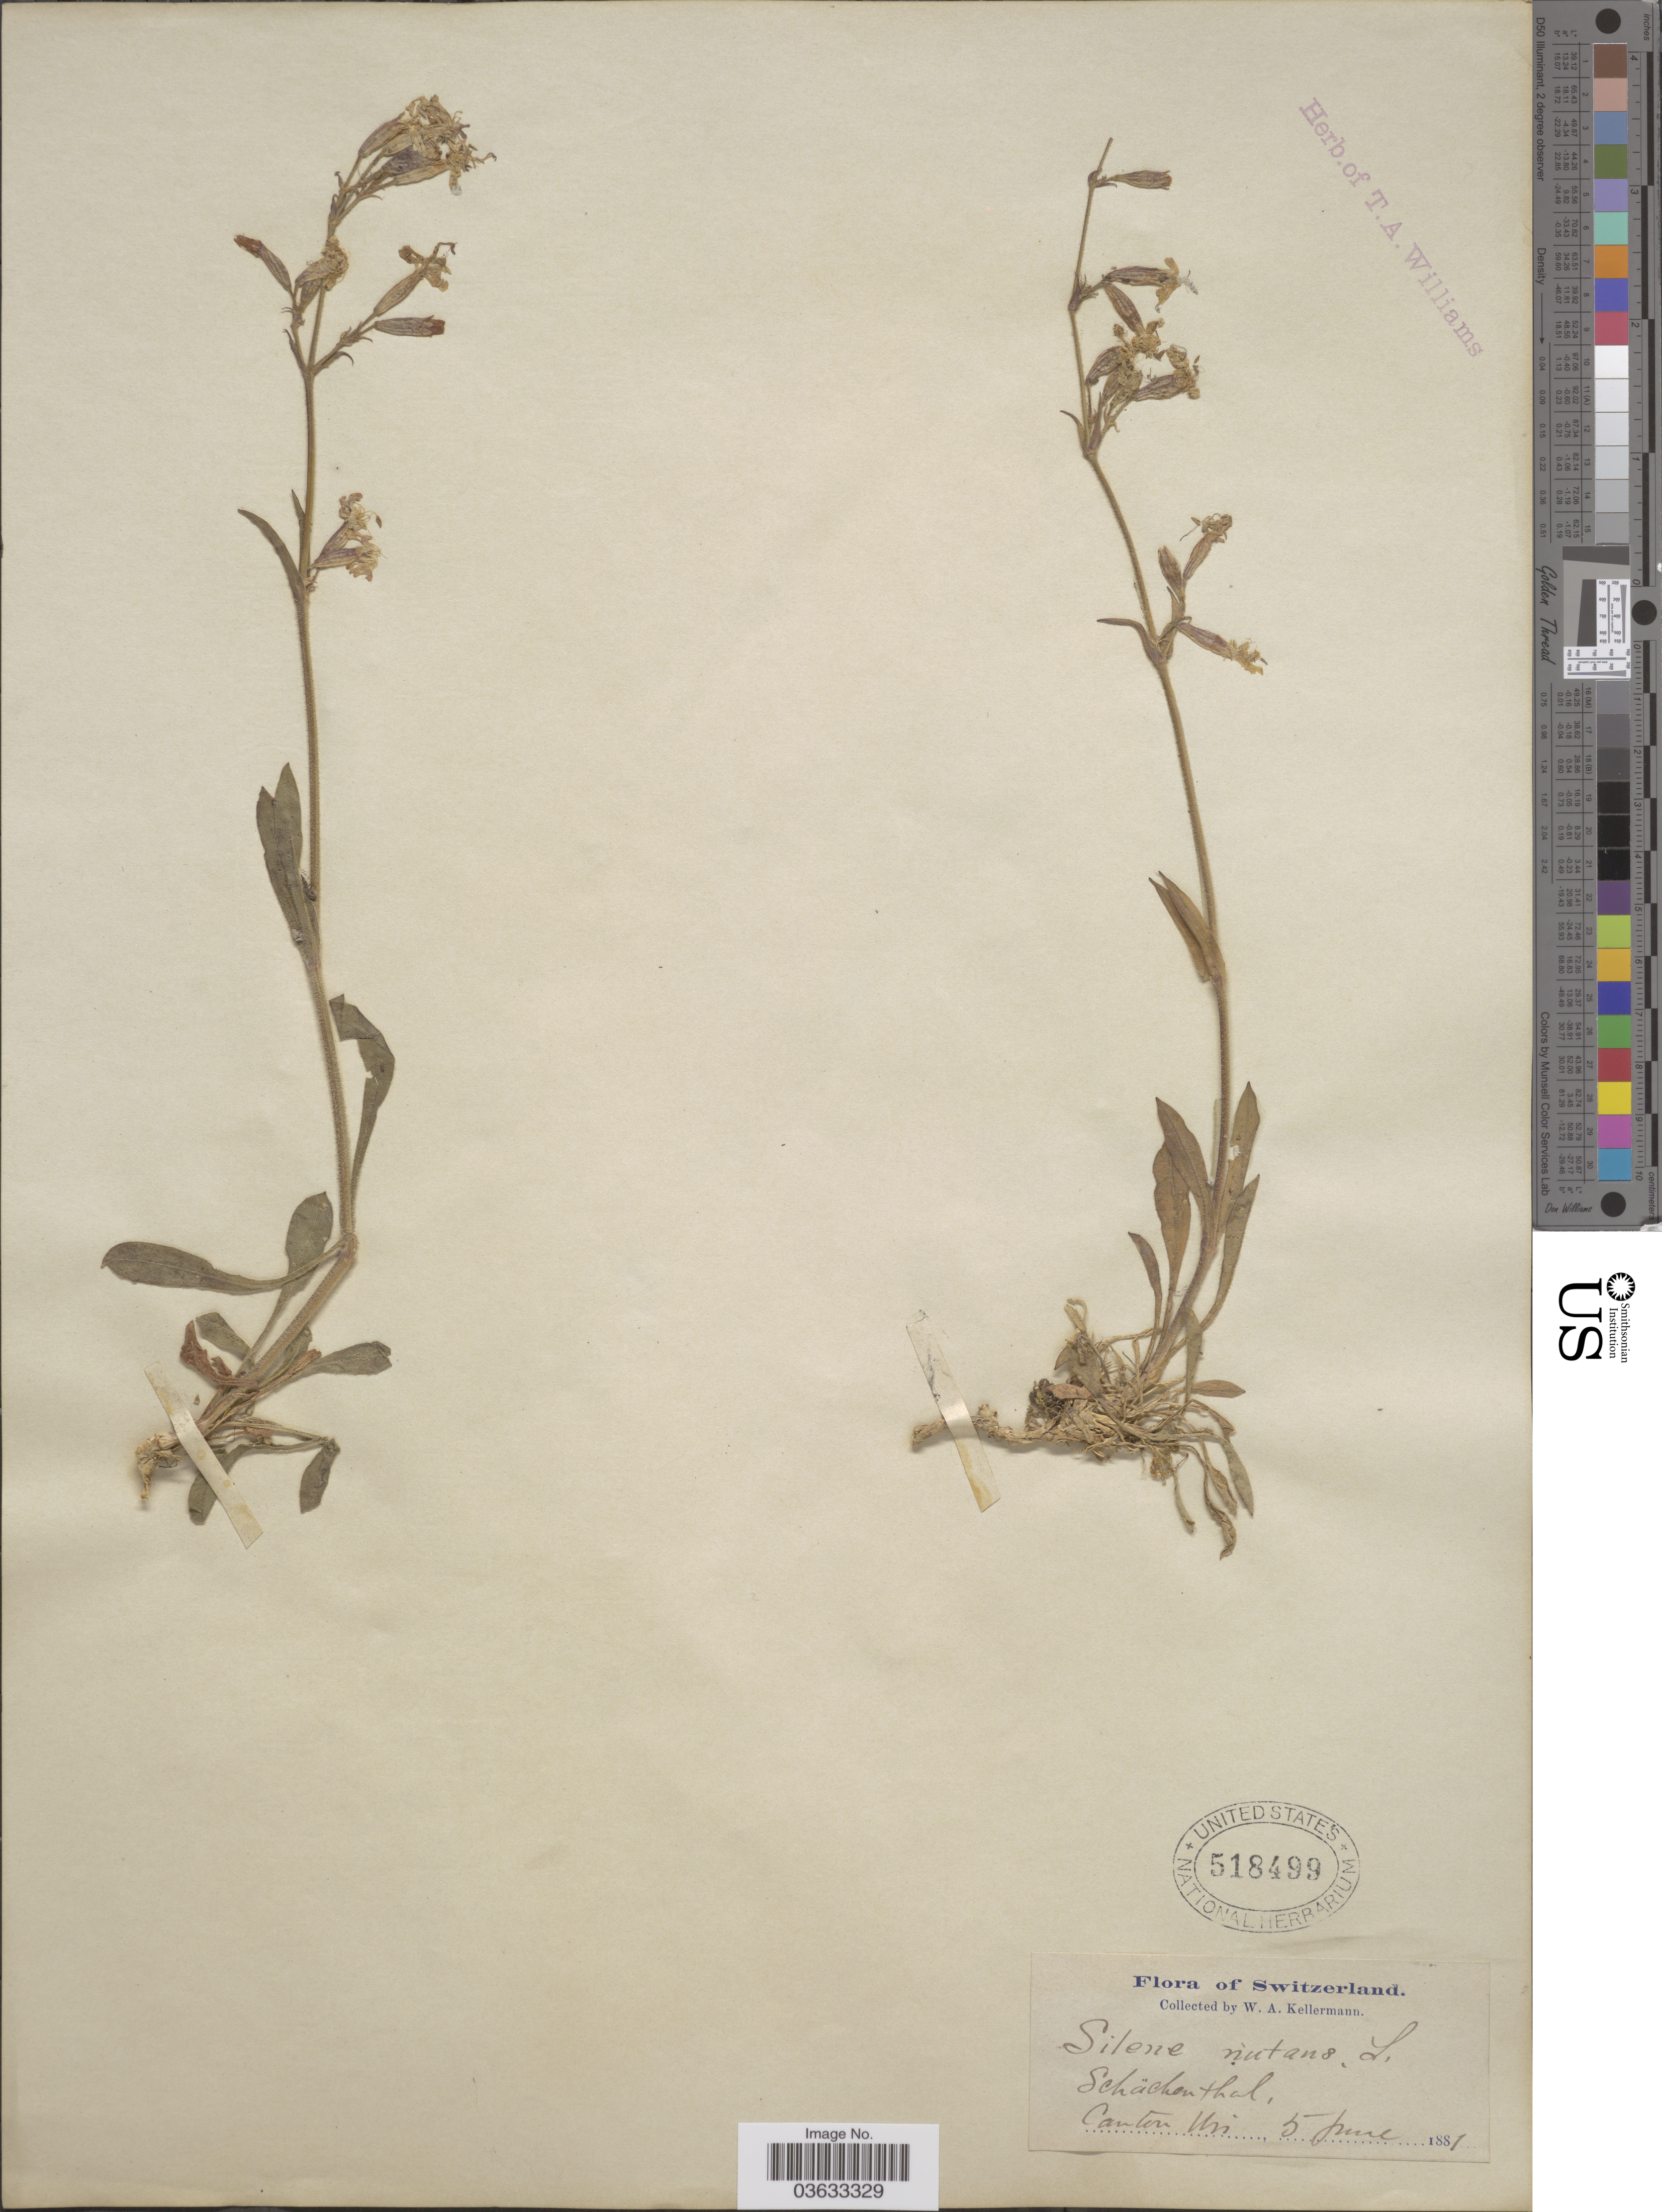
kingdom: Plantae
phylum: Tracheophyta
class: Magnoliopsida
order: Caryophyllales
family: Caryophyllaceae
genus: Silene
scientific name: Silene nutans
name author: L.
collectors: W. A. Kellermann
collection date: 1881-06-05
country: Switzerland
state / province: Uri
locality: Schächenthal. Canton Uri.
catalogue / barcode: US 518499